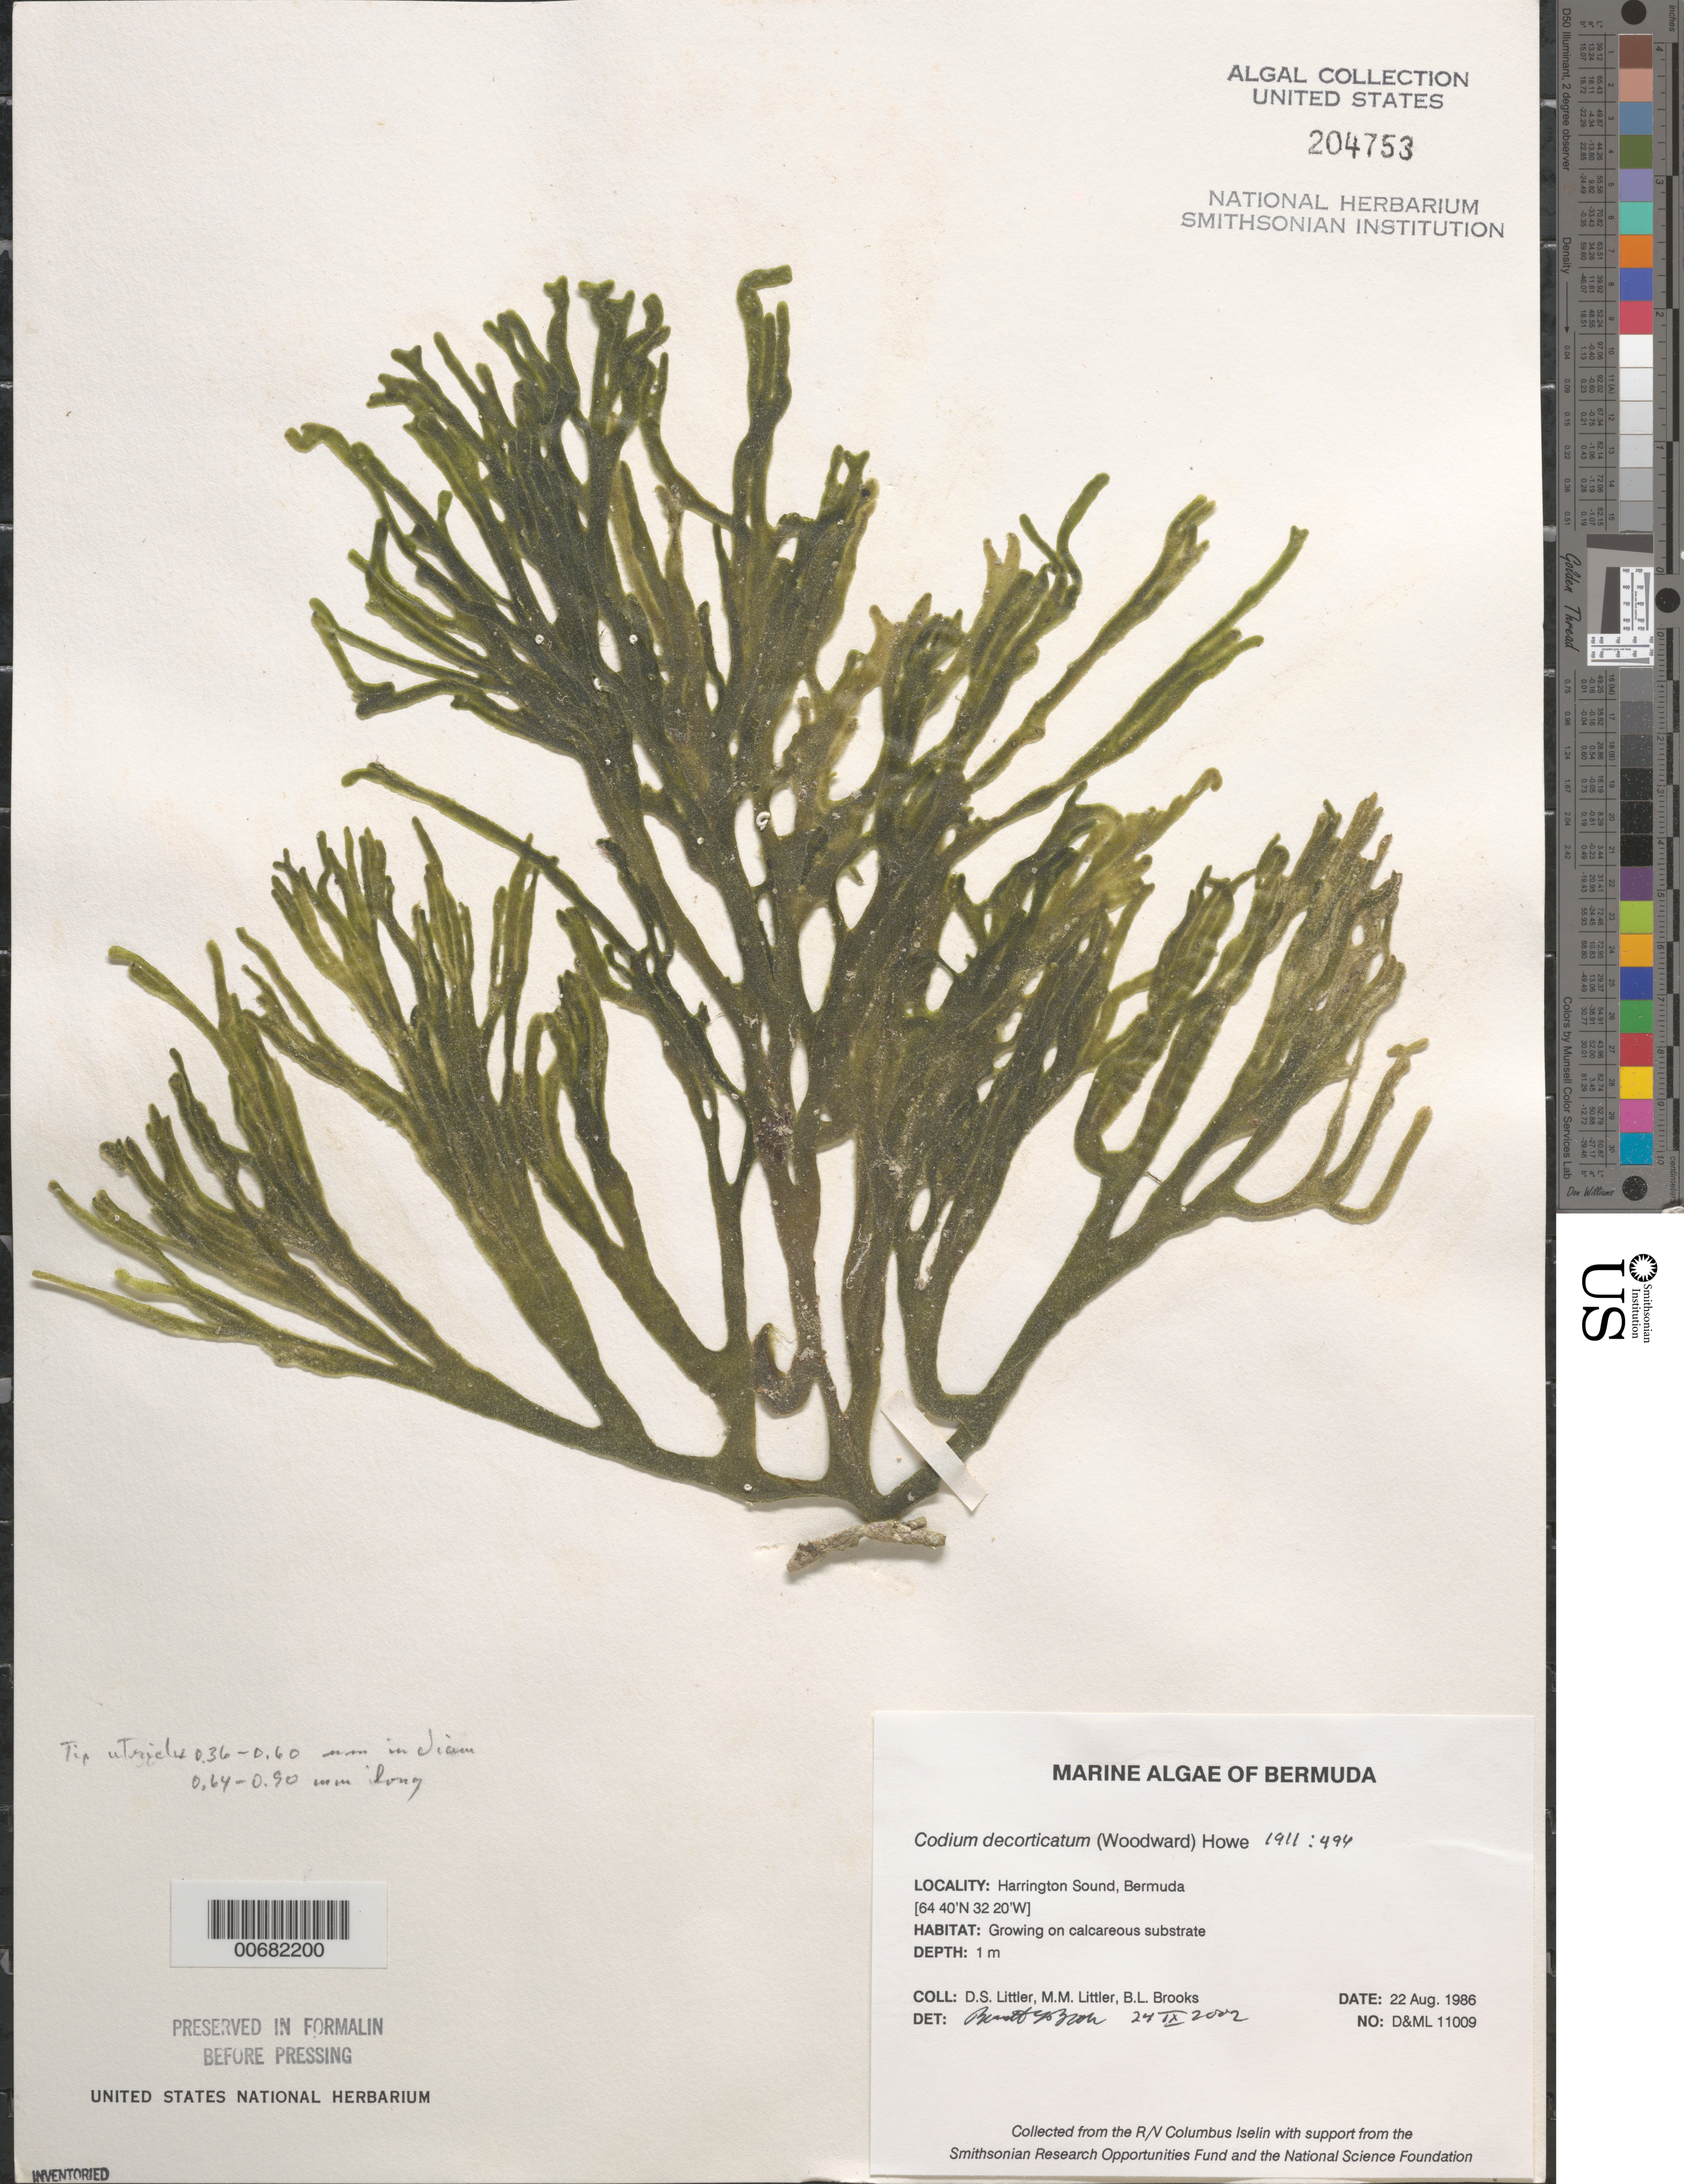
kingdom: Plantae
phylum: Chlorophyta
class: Ulvophyceae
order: Bryopsidales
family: Codiaceae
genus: Codium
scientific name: Codium decorticatum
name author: (Woodw.) M. Howe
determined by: Brooks, B. L., (BOT), Smithsonian Institution - National Museum of Natural History (UNITED STATES)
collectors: D. S. Littler, M. M. Littler & B. Brooks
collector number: D&ML 11009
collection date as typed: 22 Aug 1986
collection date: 1986-08-22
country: Bermuda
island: Bermuda Island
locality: Harrington Sound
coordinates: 32 20' N, 64 40' W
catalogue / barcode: US 204753